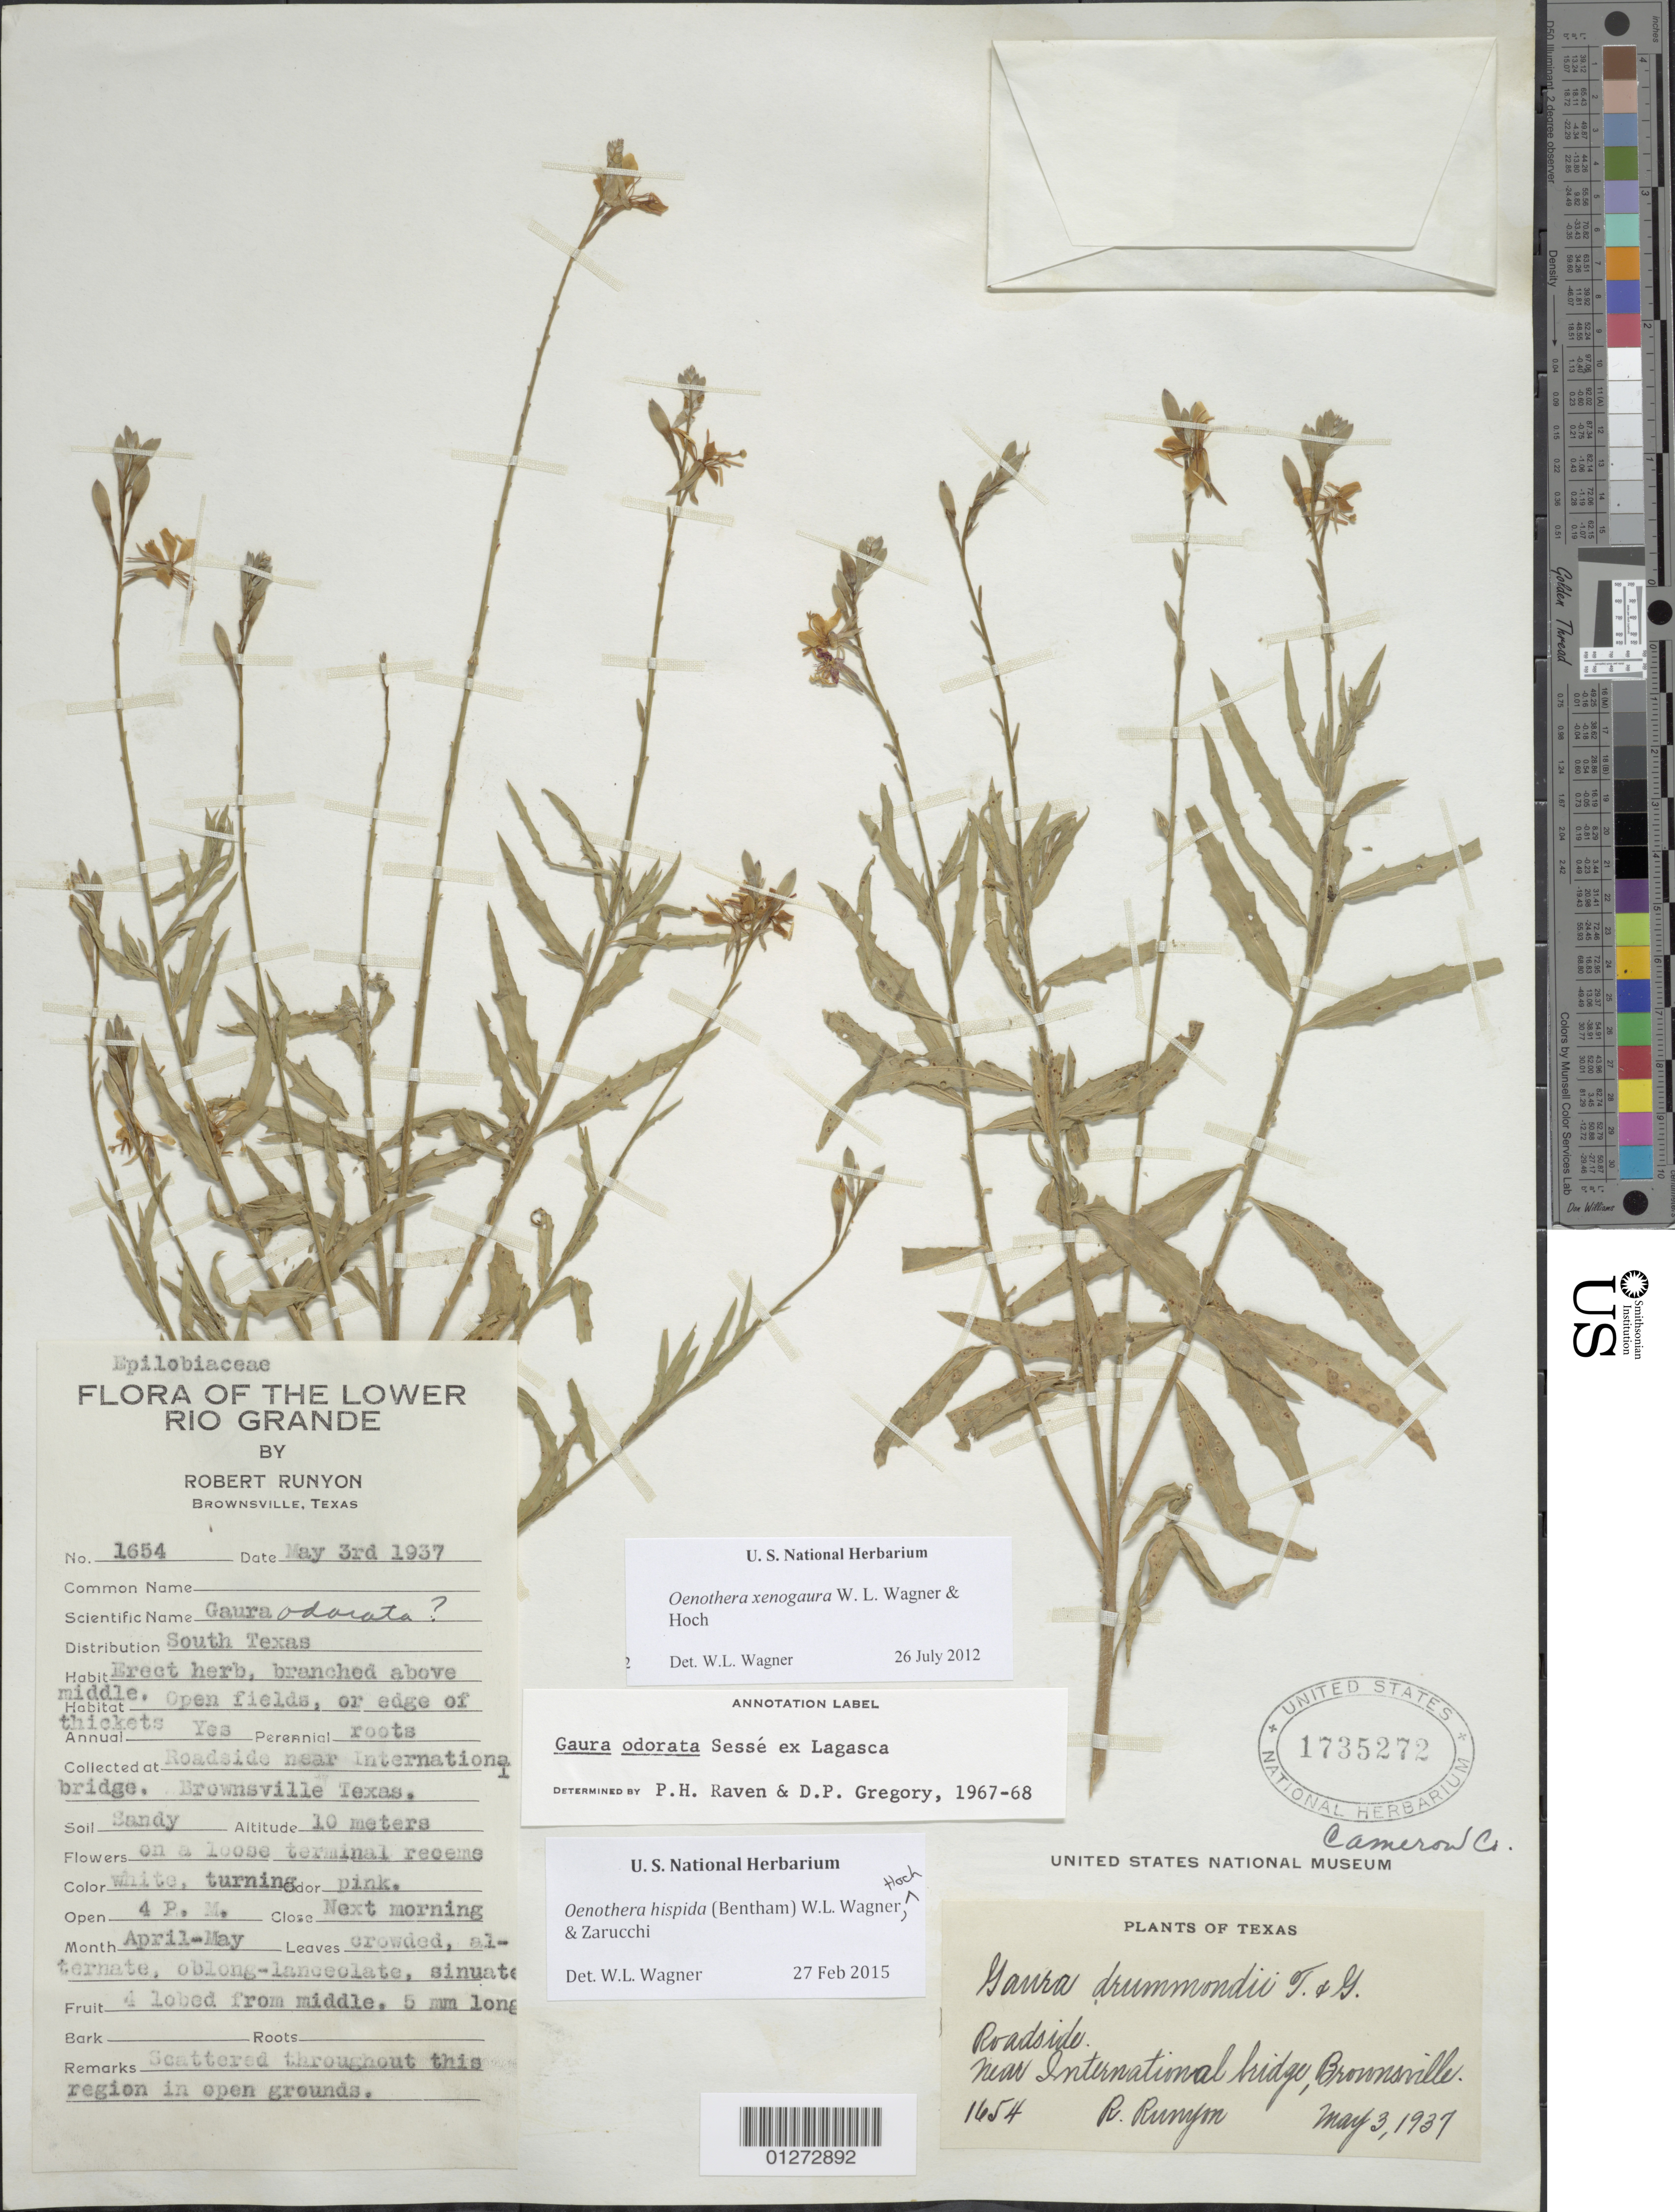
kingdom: Plantae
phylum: Tracheophyta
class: Magnoliopsida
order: Myrtales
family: Onagraceae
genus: Oenothera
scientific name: Oenothera hispida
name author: (Benth.) W.L. Wagner et al.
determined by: Wagner, W. L., (BOT), Smithsonian Institution - National Museum of Natural History (UNITED STATES)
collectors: R. Runyon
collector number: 1654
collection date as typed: May 3rd 1937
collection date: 1937-05-03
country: United States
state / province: Texas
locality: Brownsville, roadside near International Bridge.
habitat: Open fields or edge of thickets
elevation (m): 10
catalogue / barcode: US 1735272